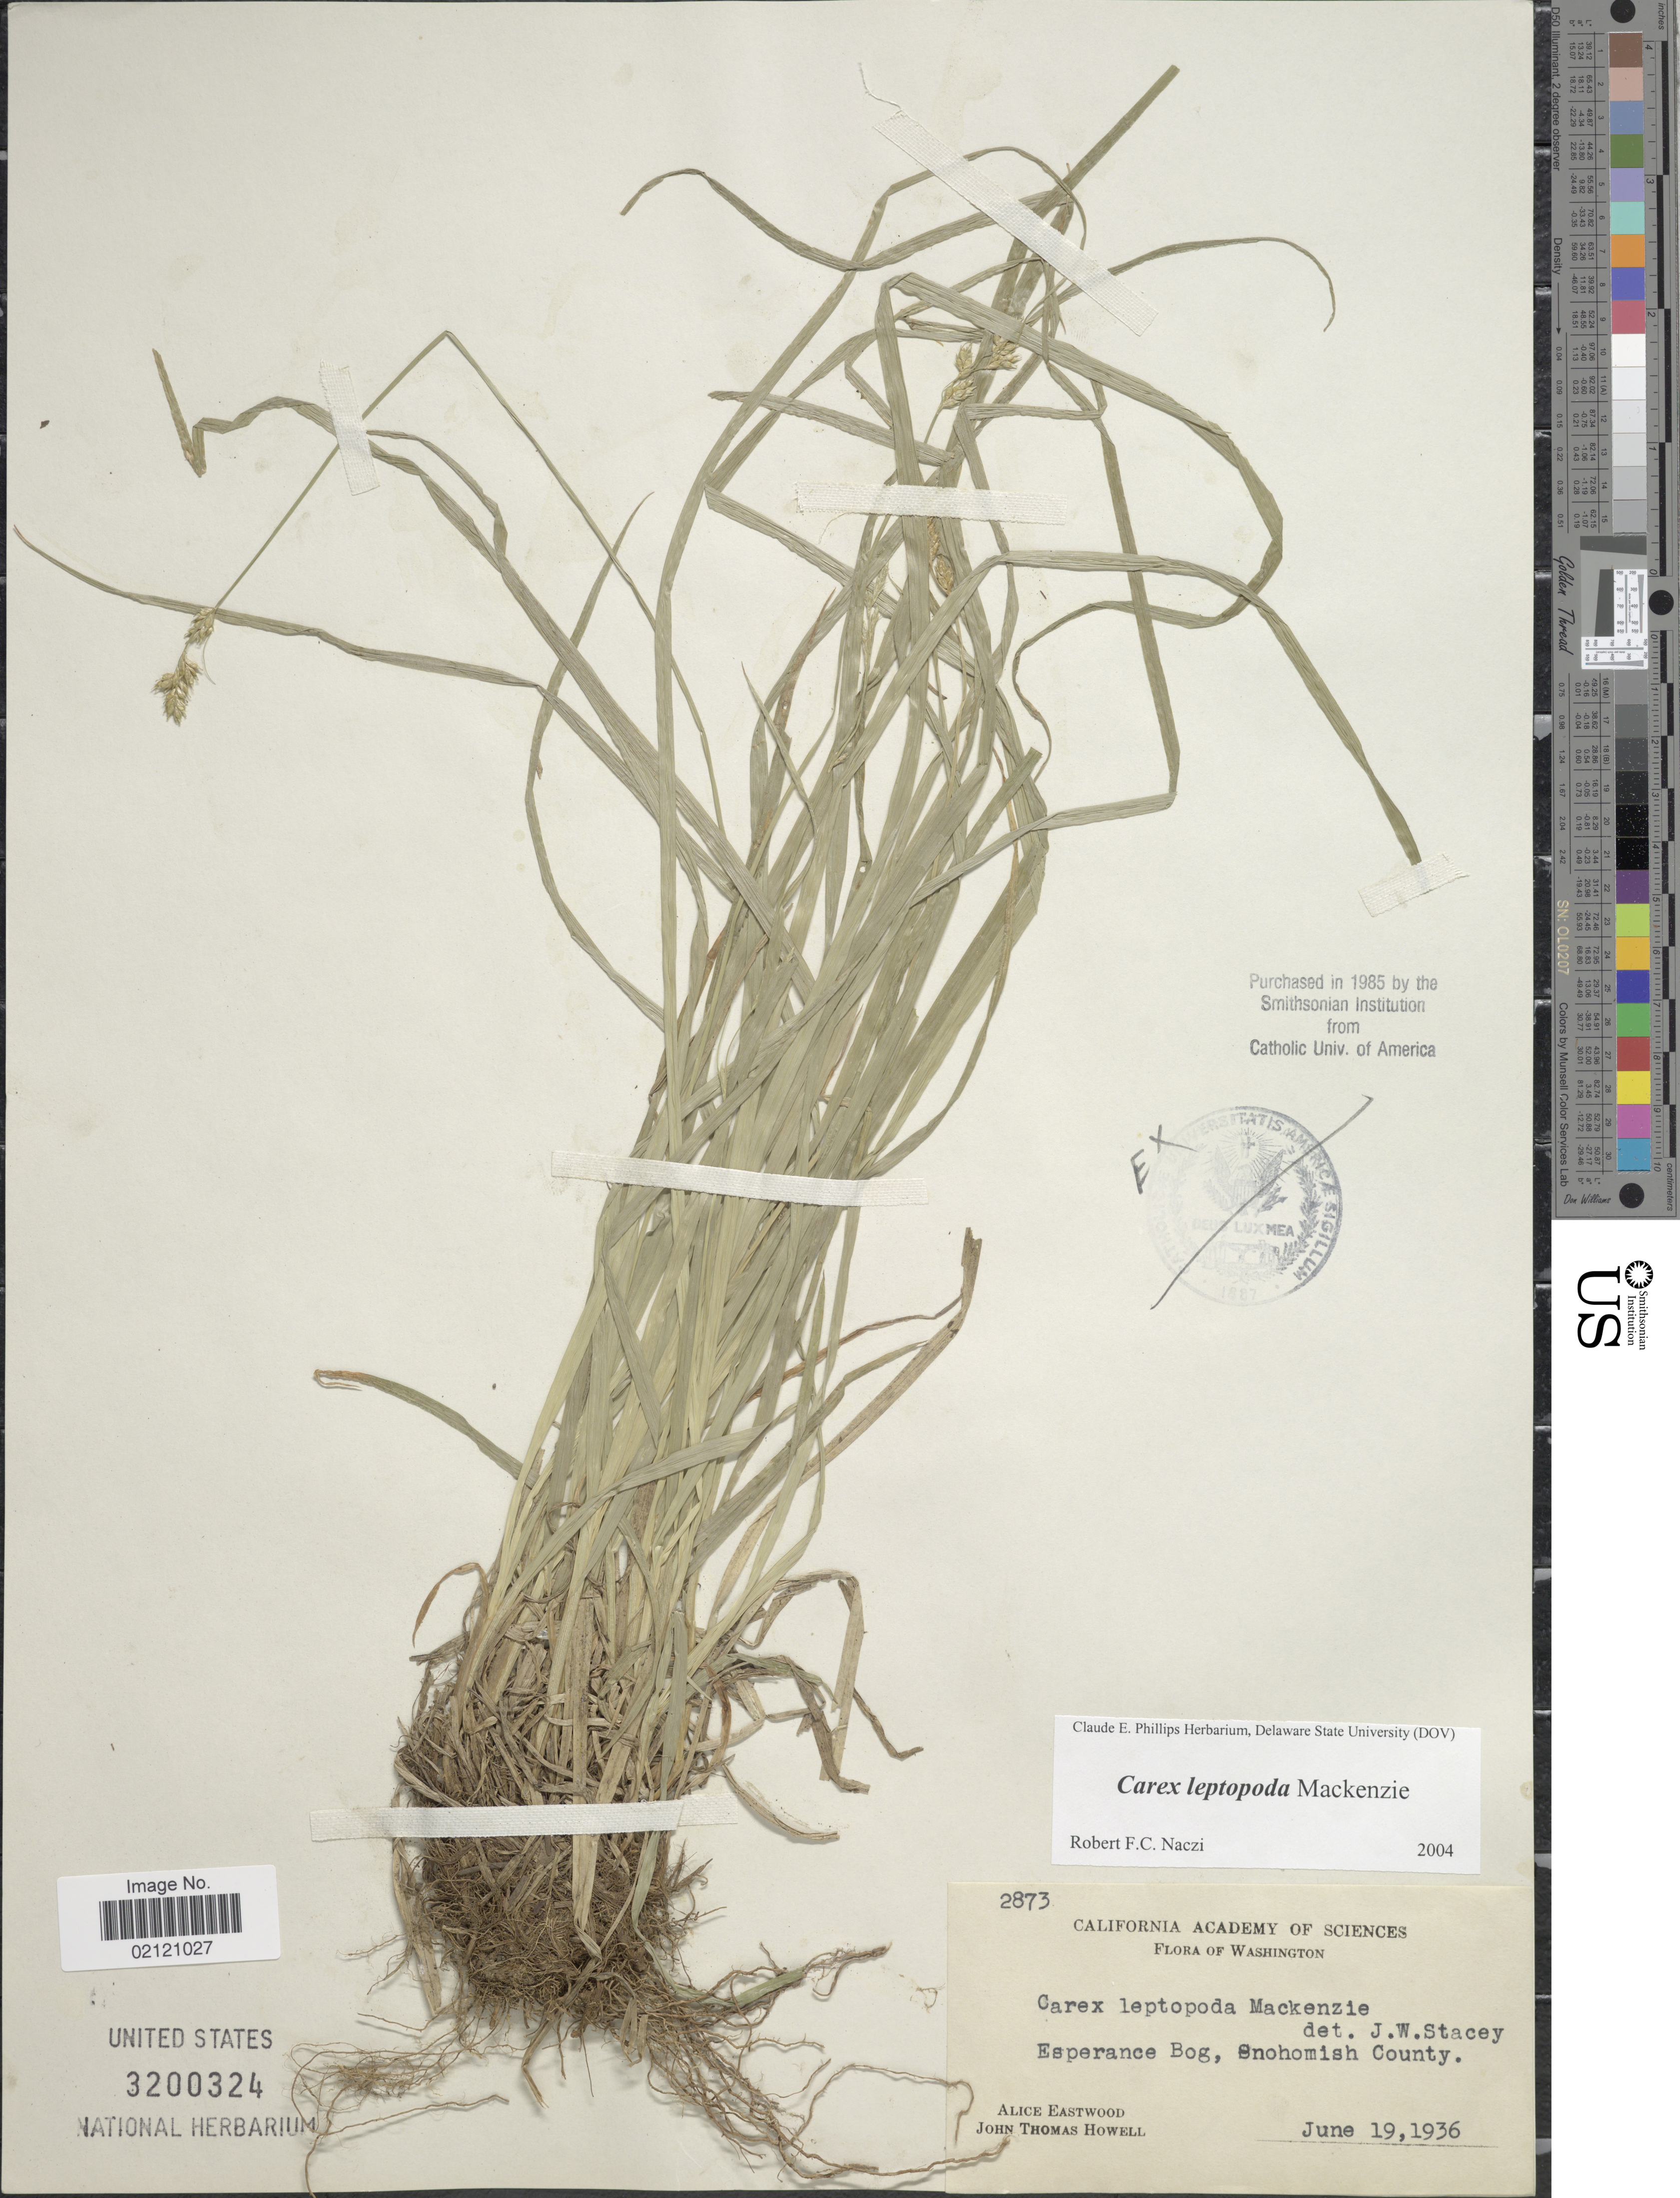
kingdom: Plantae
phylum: Tracheophyta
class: Liliopsida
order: Poales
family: Cyperaceae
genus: Carex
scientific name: Carex leptopoda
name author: Mack.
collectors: A. Eastwood & J. T. Howell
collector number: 2873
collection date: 1936-06-19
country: United States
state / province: Washington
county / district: Snohomish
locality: Esperance Bog, Snohomish County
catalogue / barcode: US 3200324